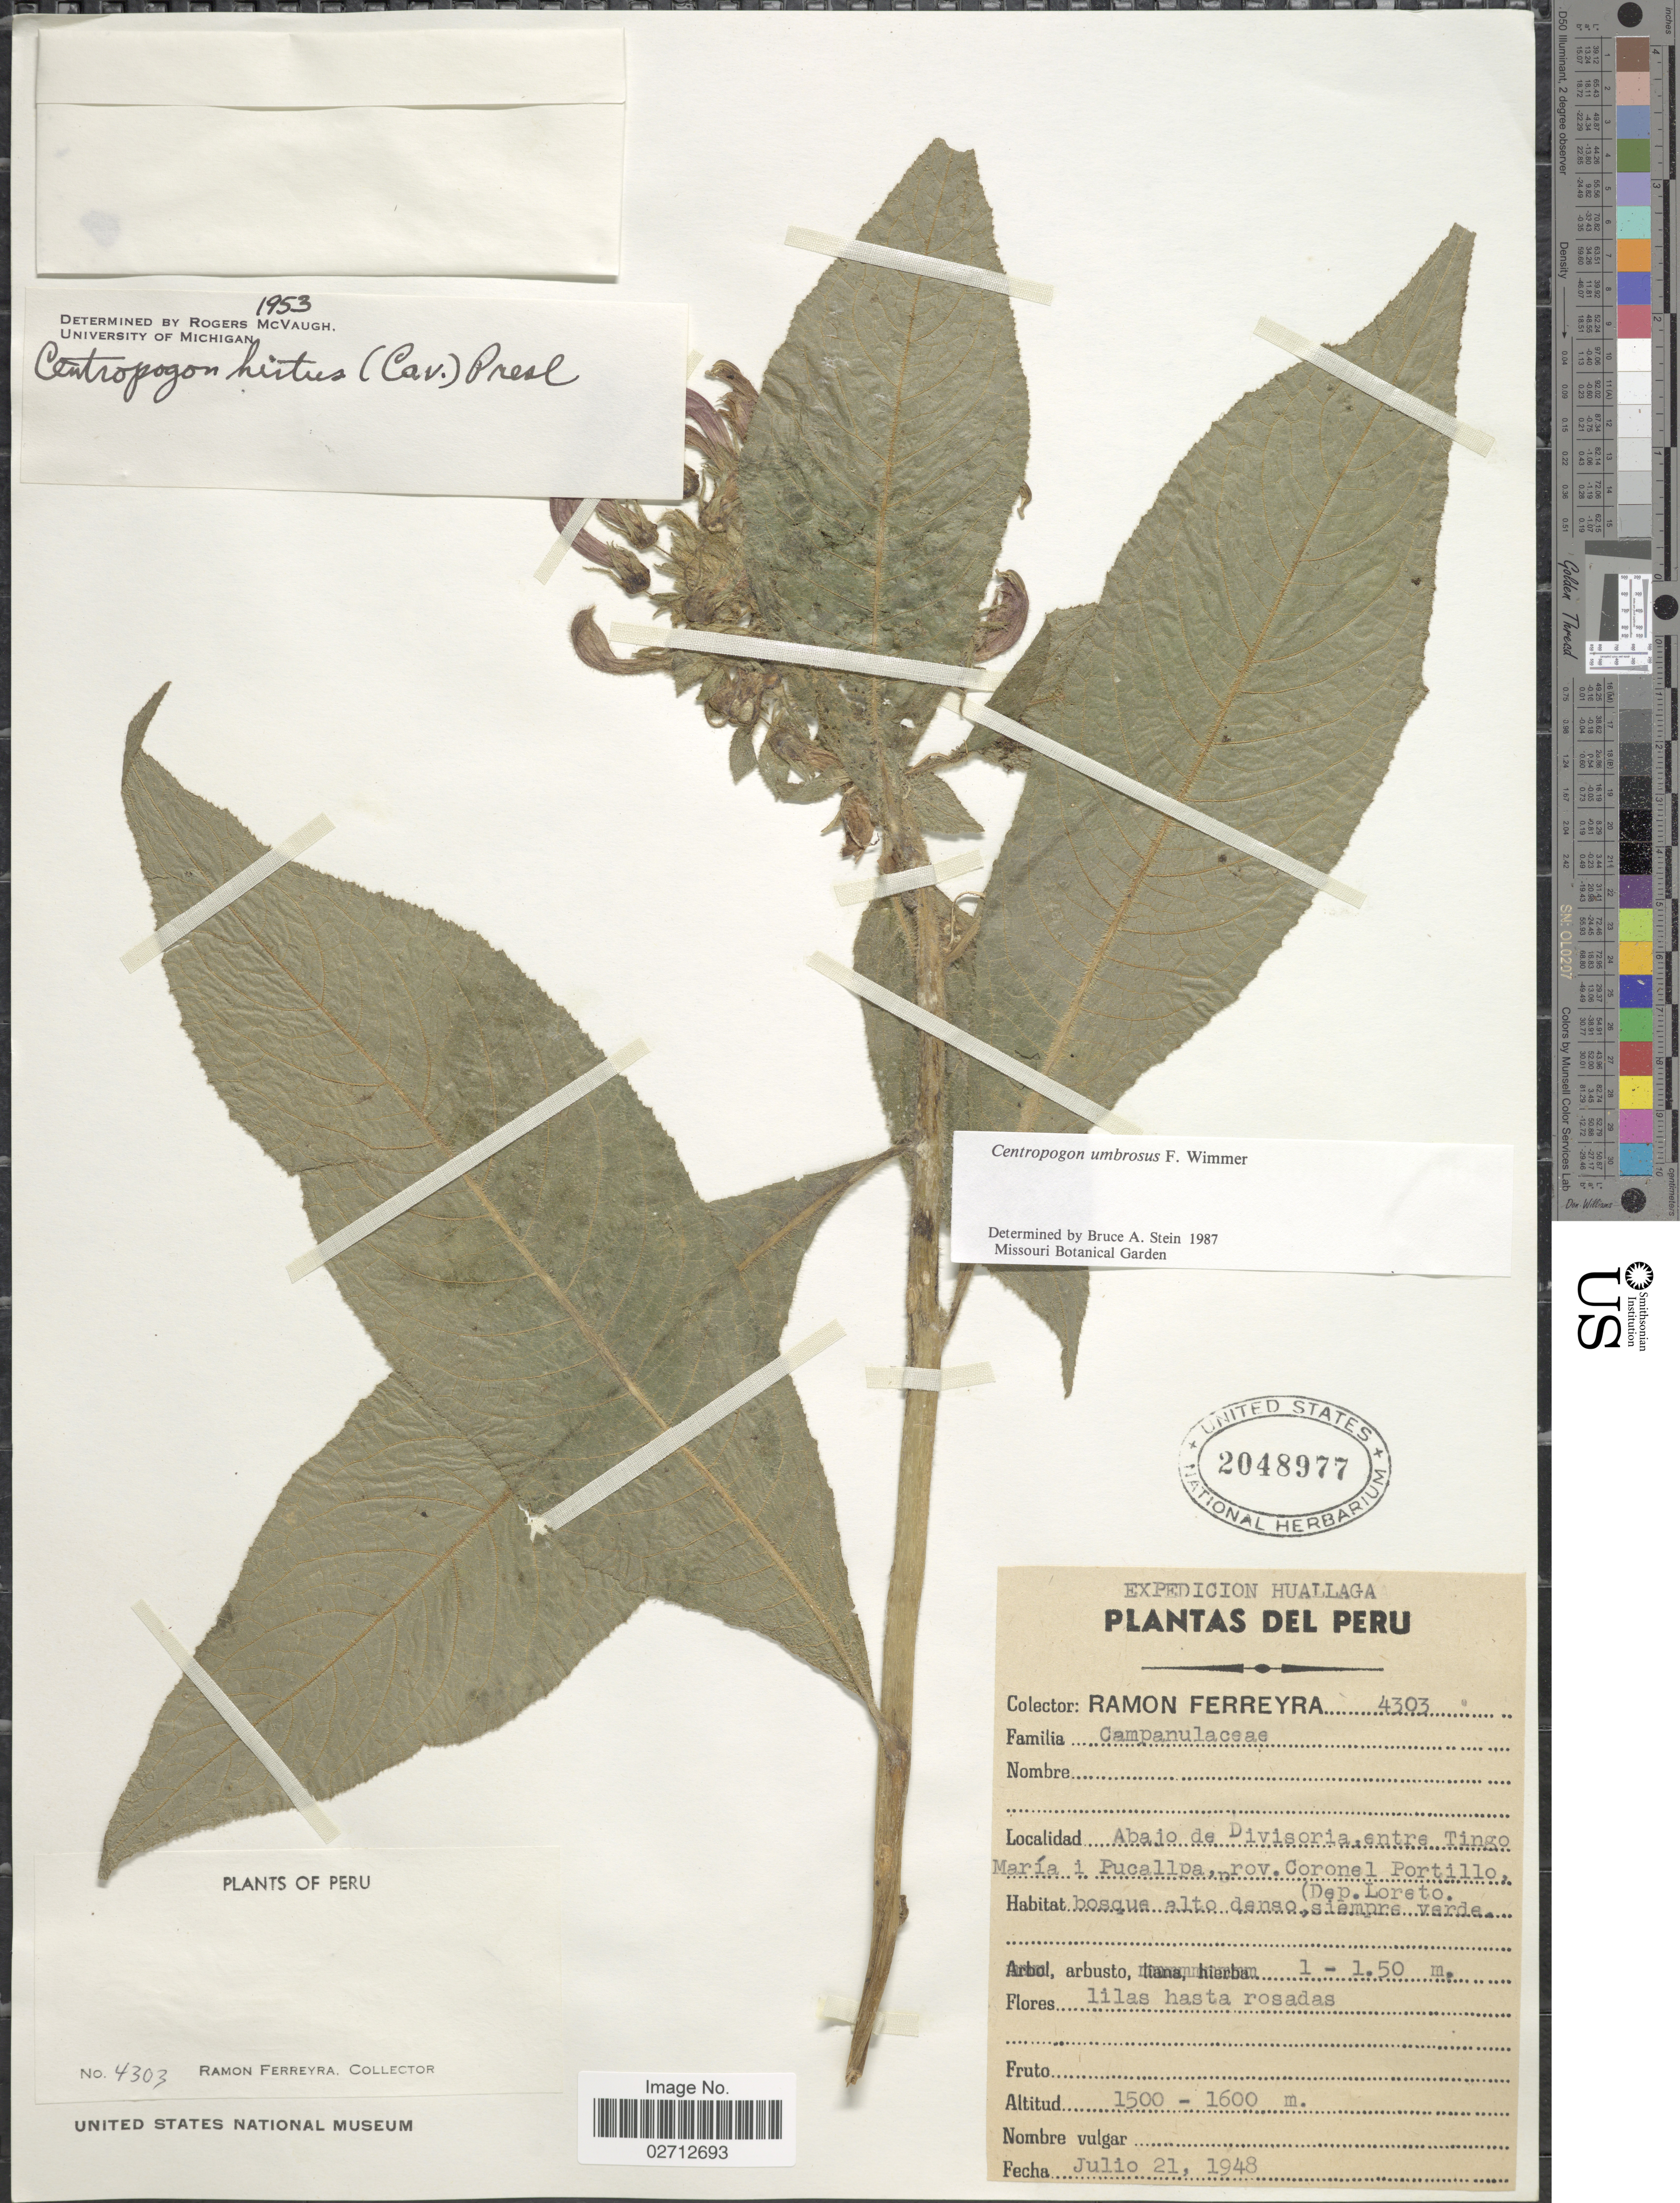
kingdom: Plantae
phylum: Tracheophyta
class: Magnoliopsida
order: Asterales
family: Campanulaceae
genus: Centropogon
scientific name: Centropogon umbrosus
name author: E. Wimm.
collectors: R. A. Ferreyra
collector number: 4303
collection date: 1948-07-21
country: Peru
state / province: Loreto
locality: Huallaga. Abajo de Divisoria, entre Tingo Maria i Pucallpa, prov. Coronel Portillo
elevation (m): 1500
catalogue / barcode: US 2048977